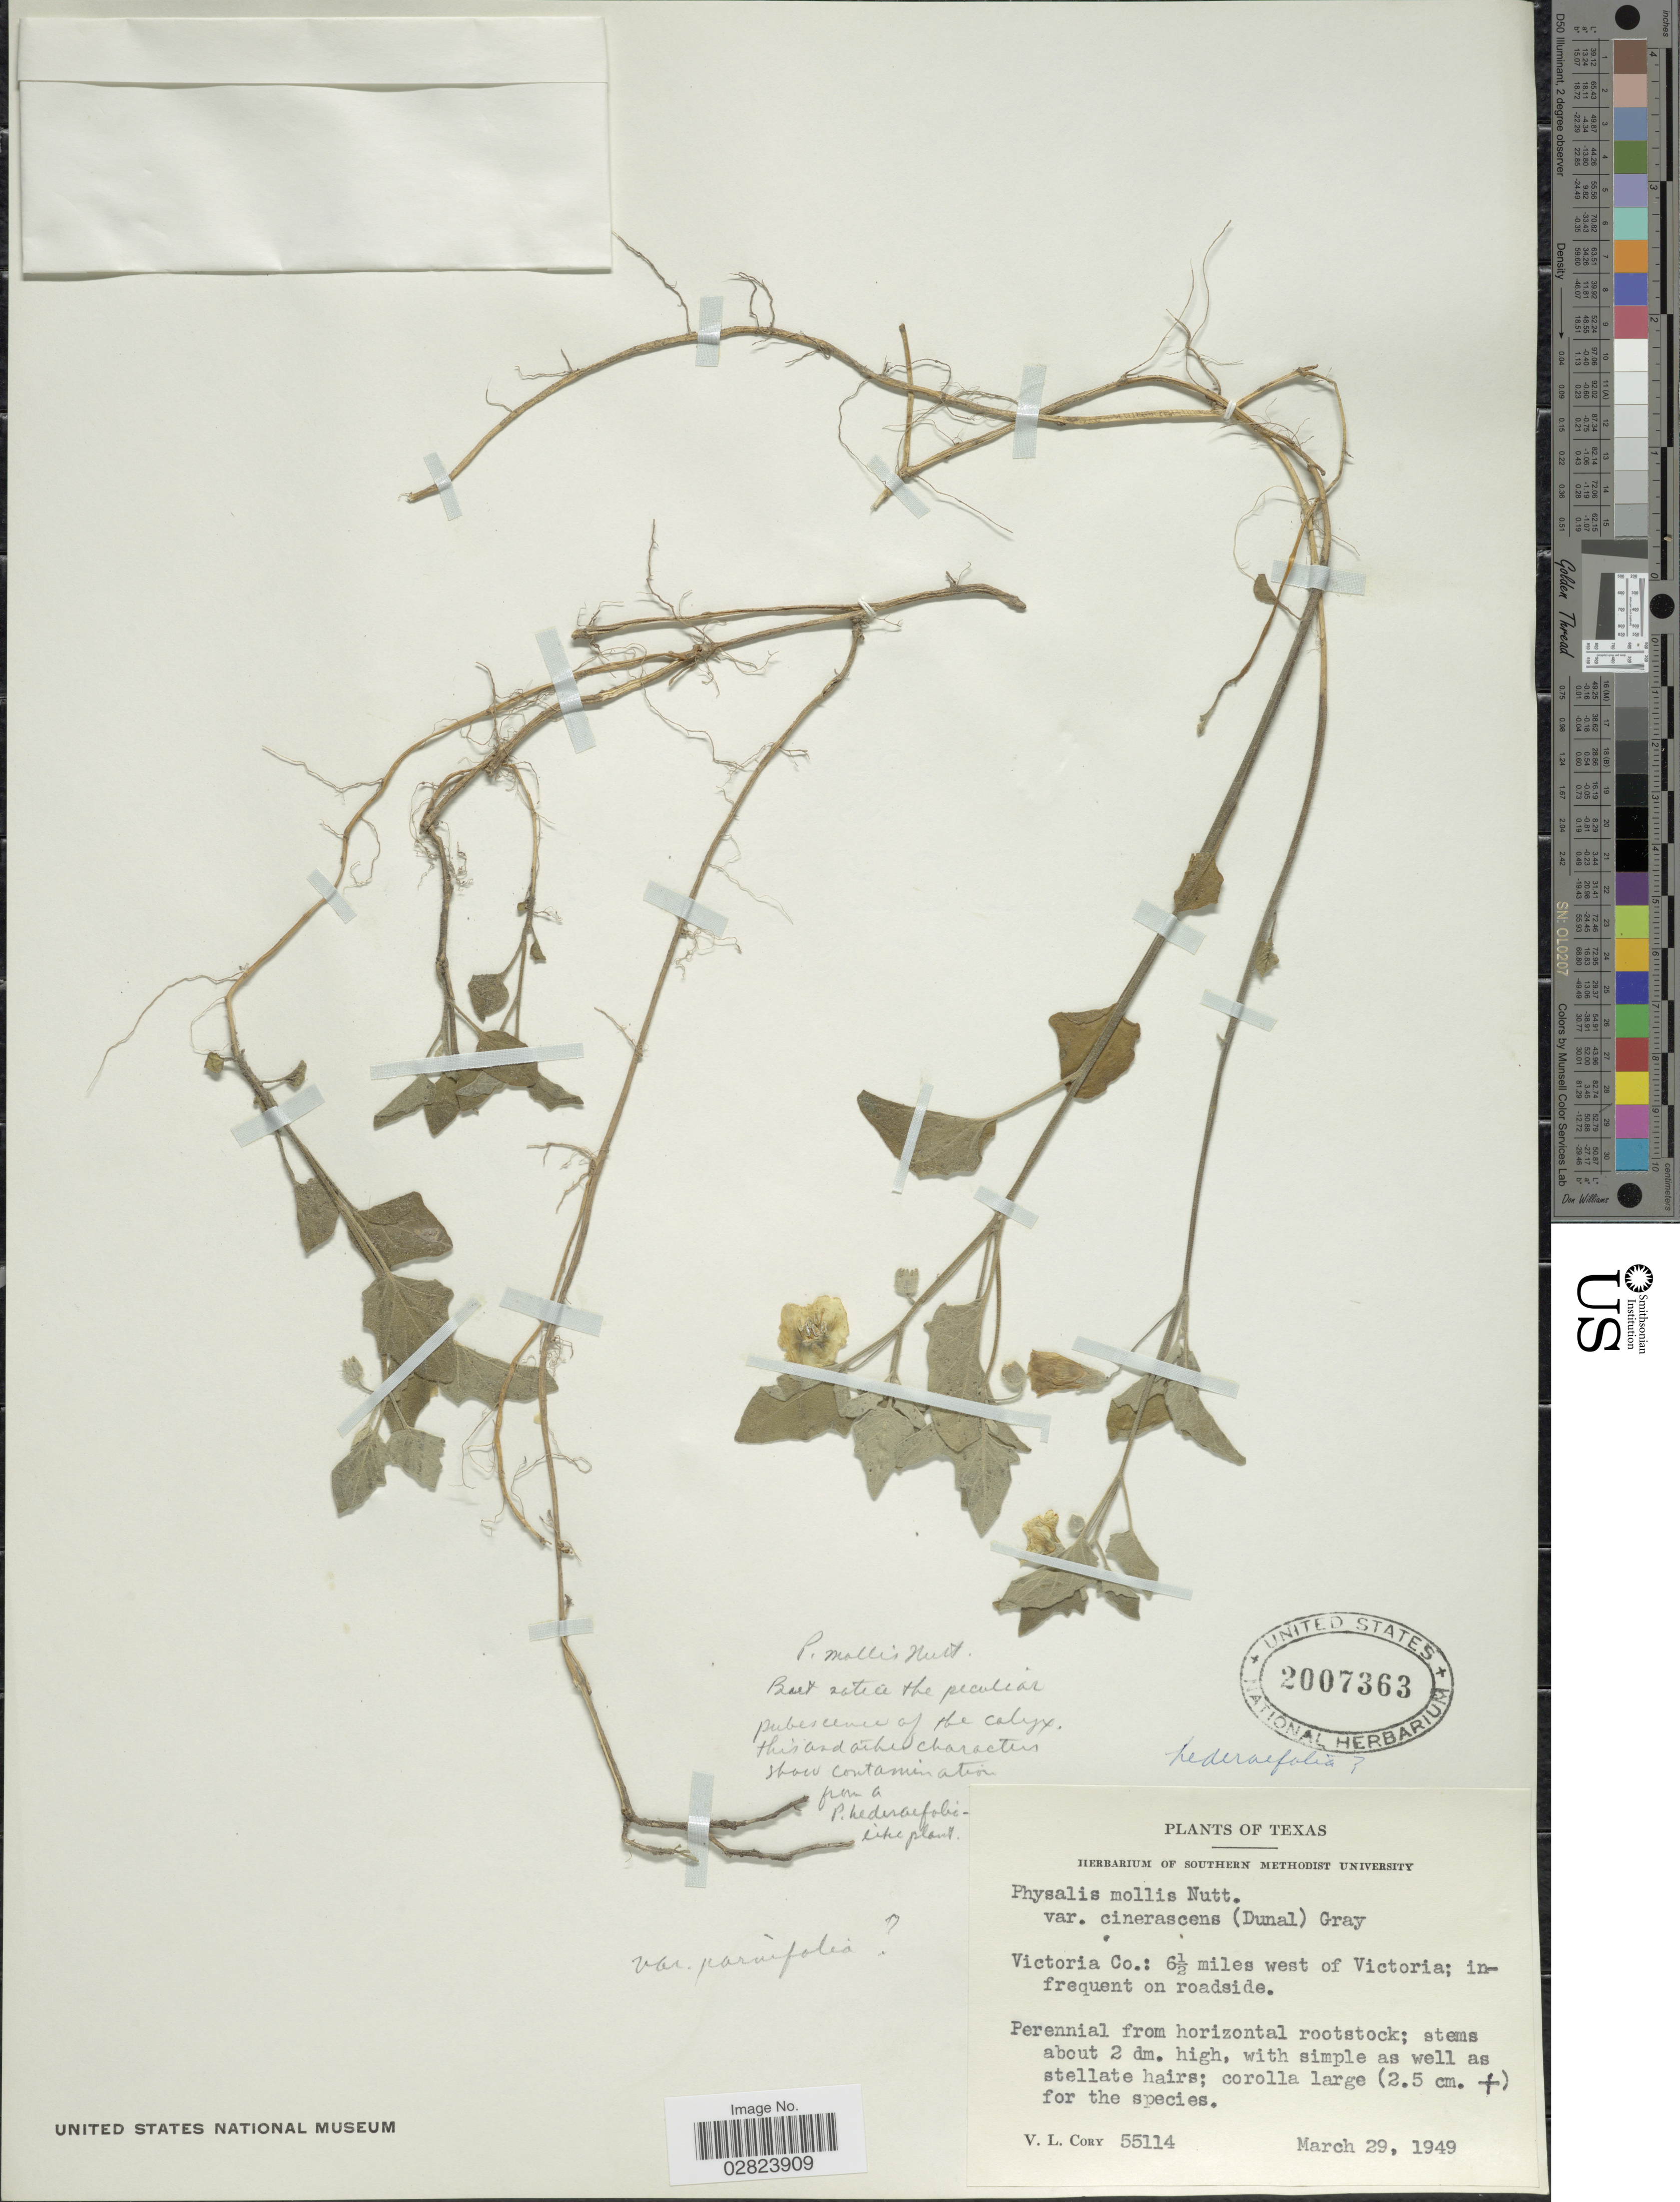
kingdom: Plantae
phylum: Tracheophyta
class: Magnoliopsida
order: Solanales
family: Solanaceae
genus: Physalis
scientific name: Physalis mollis var. cinerascens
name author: (Dunal) A. Gray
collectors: V. Cory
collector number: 55114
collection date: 1949-03-29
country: United States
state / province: Texas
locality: Victoria Co.: 6½ miles west of Victoria.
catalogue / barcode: US 2007363